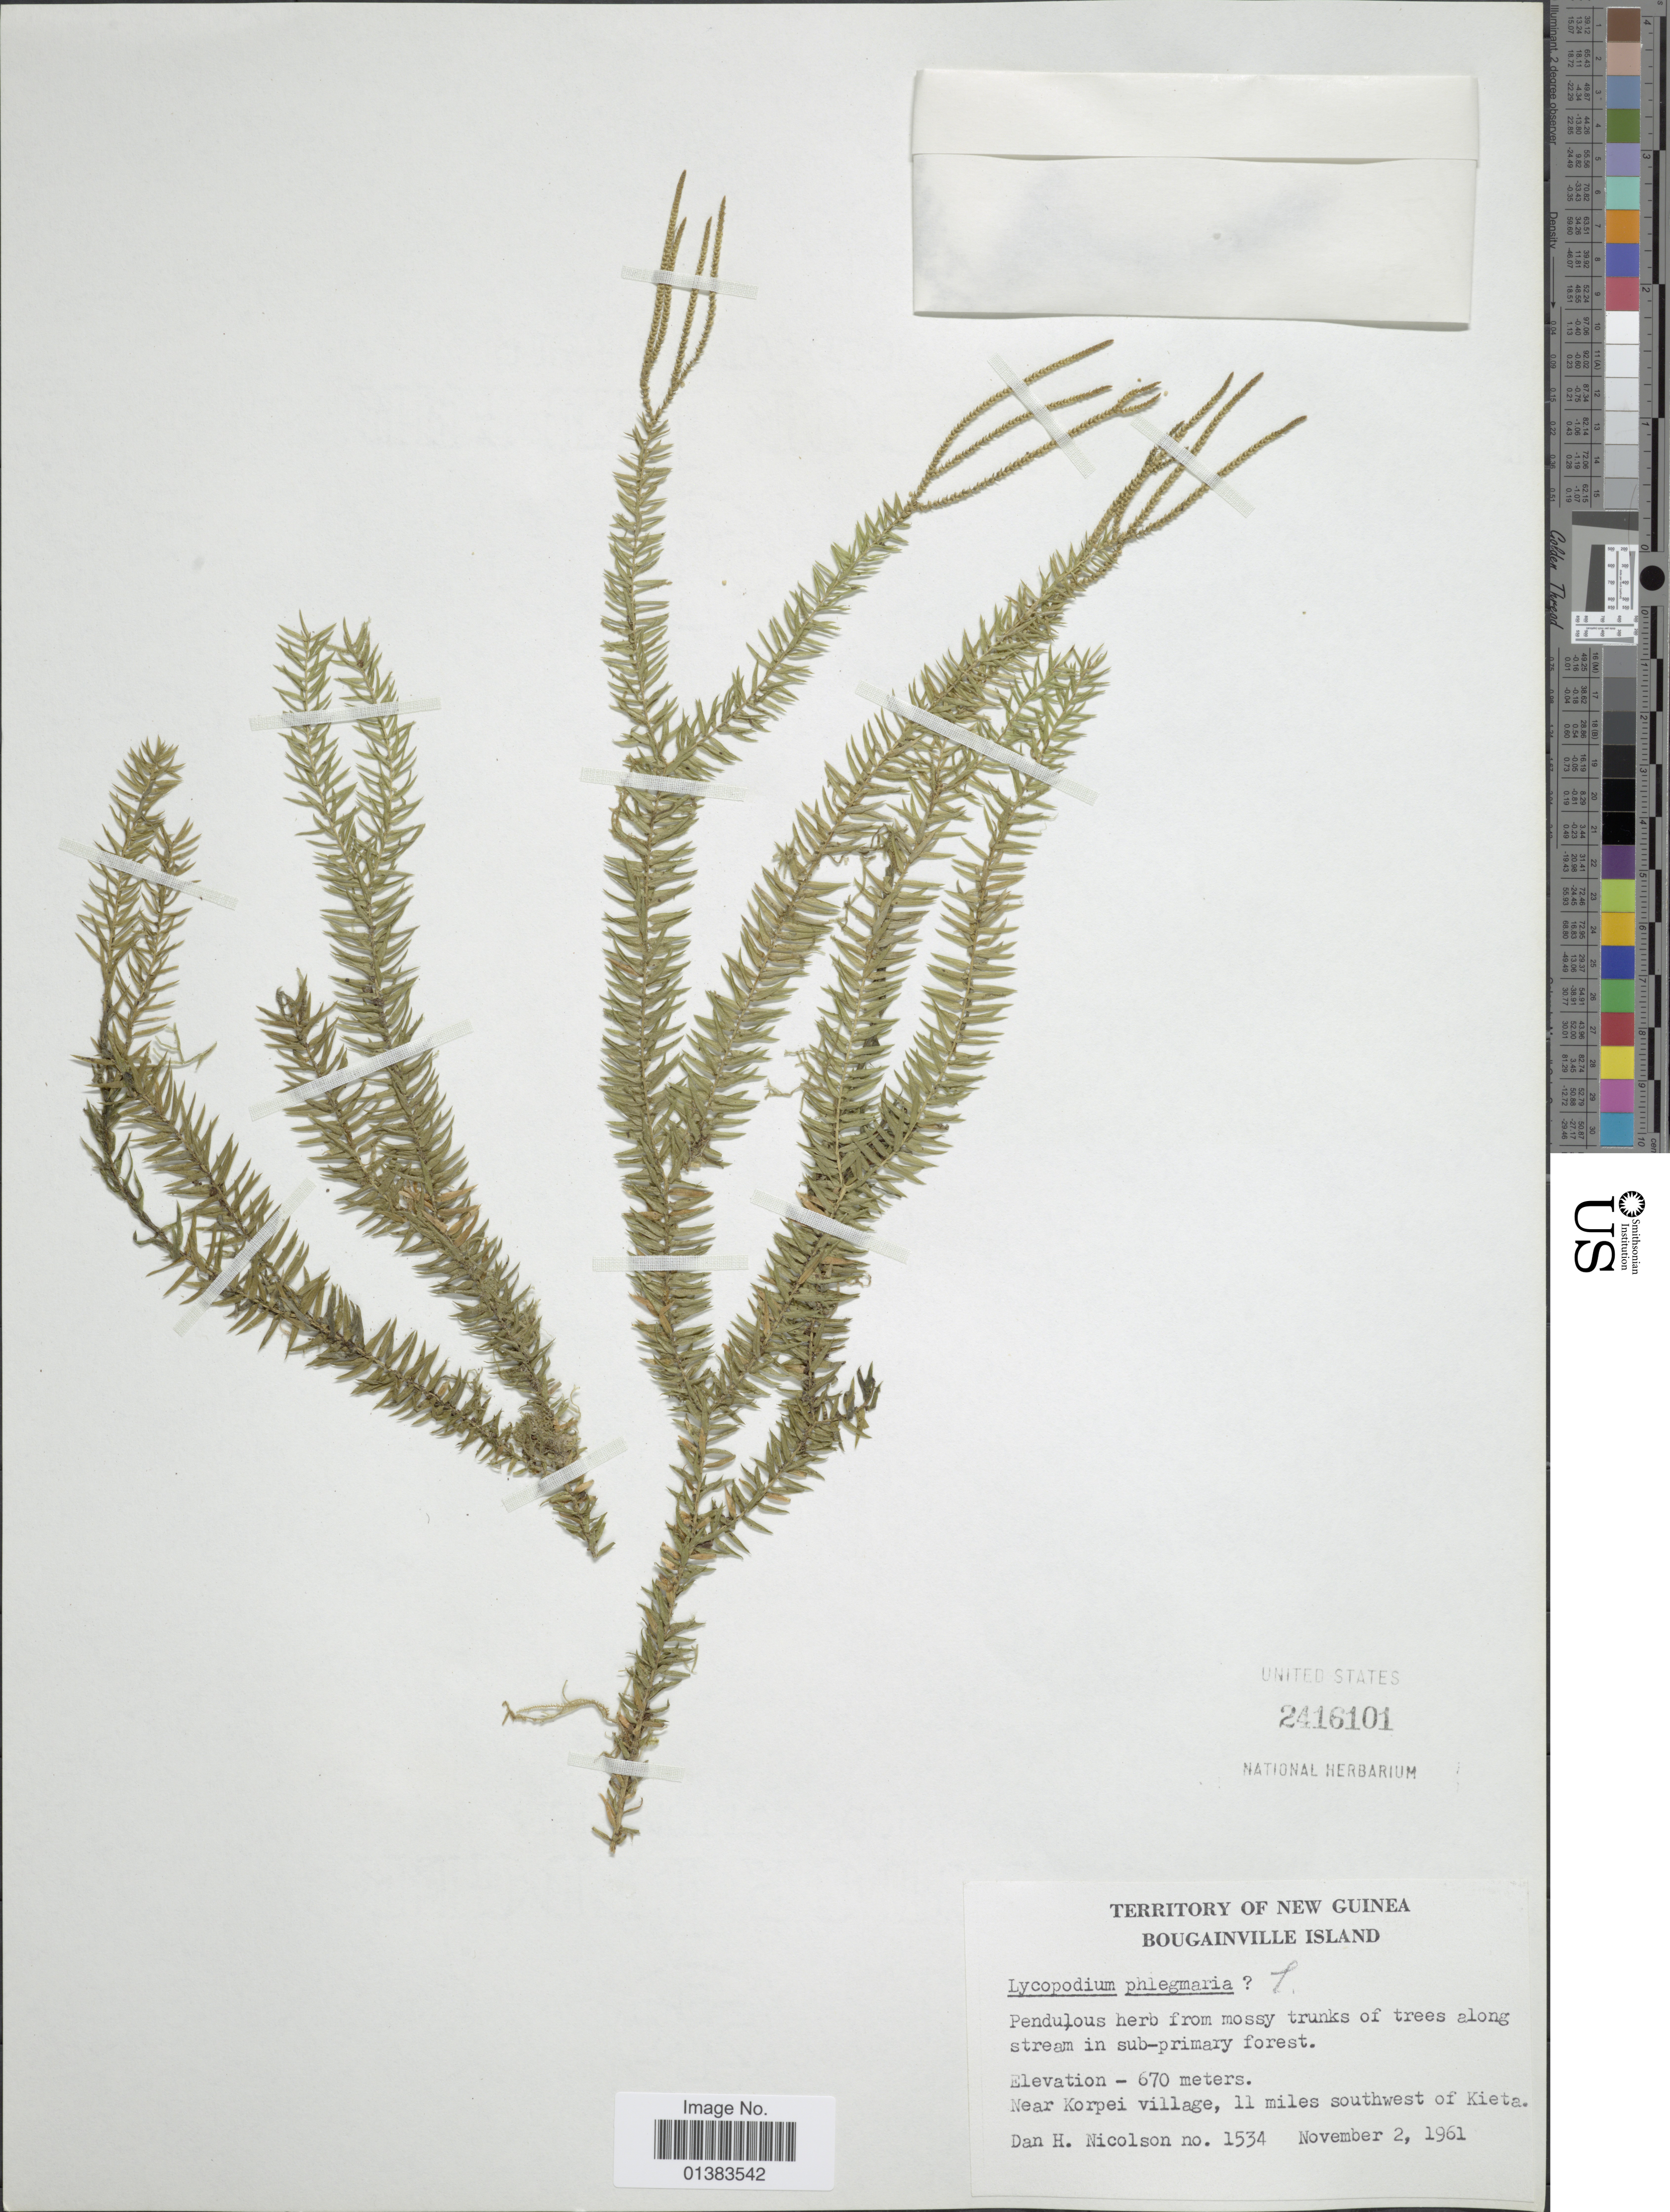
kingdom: Plantae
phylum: Tracheophyta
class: Lycopodiopsida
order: Lycopodiales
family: Lycopodiaceae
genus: Phlegmariurus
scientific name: Phlegmariurus ledermannii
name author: (Herter) A. R. Field & Bostock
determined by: Field, A. R.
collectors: D. H. Nicolson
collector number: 1534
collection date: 1961-11-02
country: Papua New Guinea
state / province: Bougainville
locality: Bougainville Island, Near Korpei village, 11 miles southwest of Kieta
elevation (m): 670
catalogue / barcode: US 2416101